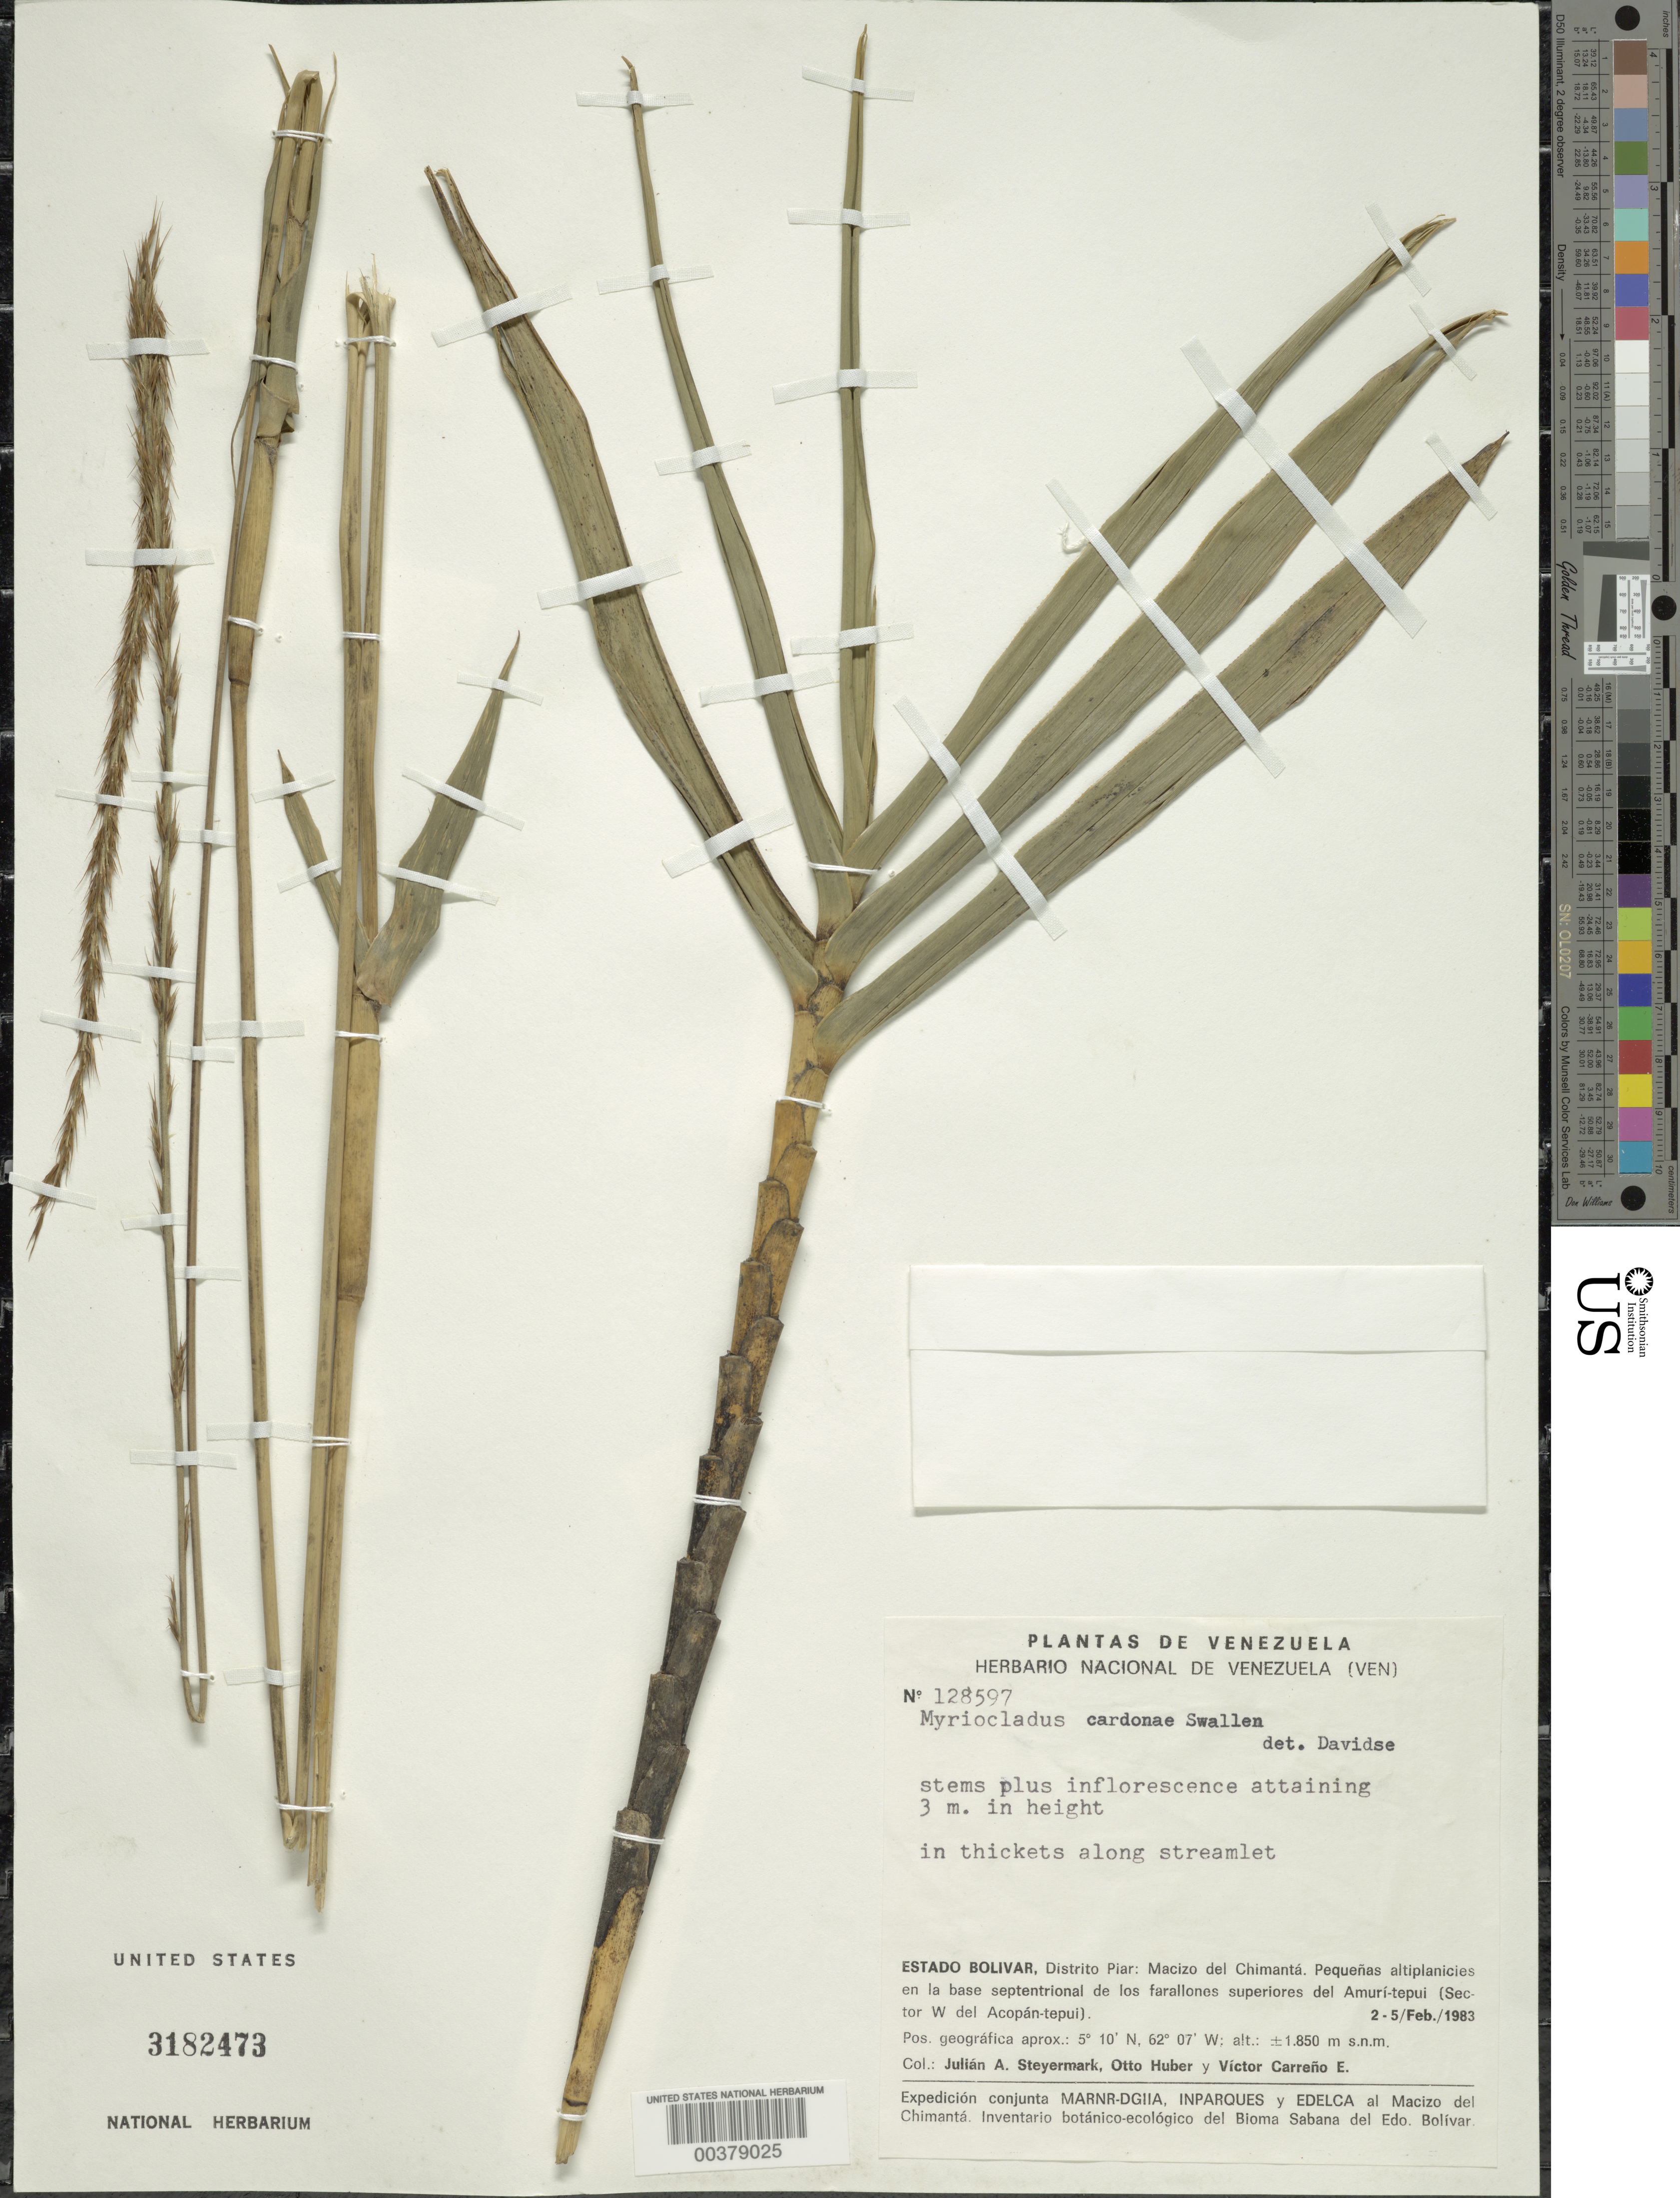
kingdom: Plantae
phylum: Tracheophyta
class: Liliopsida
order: Poales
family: Poaceae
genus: Myriocladus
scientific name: Myriocladus cardonae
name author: Swallen in Steyerm.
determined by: Judziewicz, E. J.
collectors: J. Steyermark, O. Huber & V. Carreño E.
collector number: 128597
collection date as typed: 02 Feb 1983 to 05 Feb 1983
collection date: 1983-02-02/1983-02-05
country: Venezuela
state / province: Bolivar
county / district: Piar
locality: Macizo del Chimanta. Amuri-tepui (Sector W del Acopán-tepui).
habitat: In thickets along streamlet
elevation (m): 1850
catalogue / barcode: US 3182473